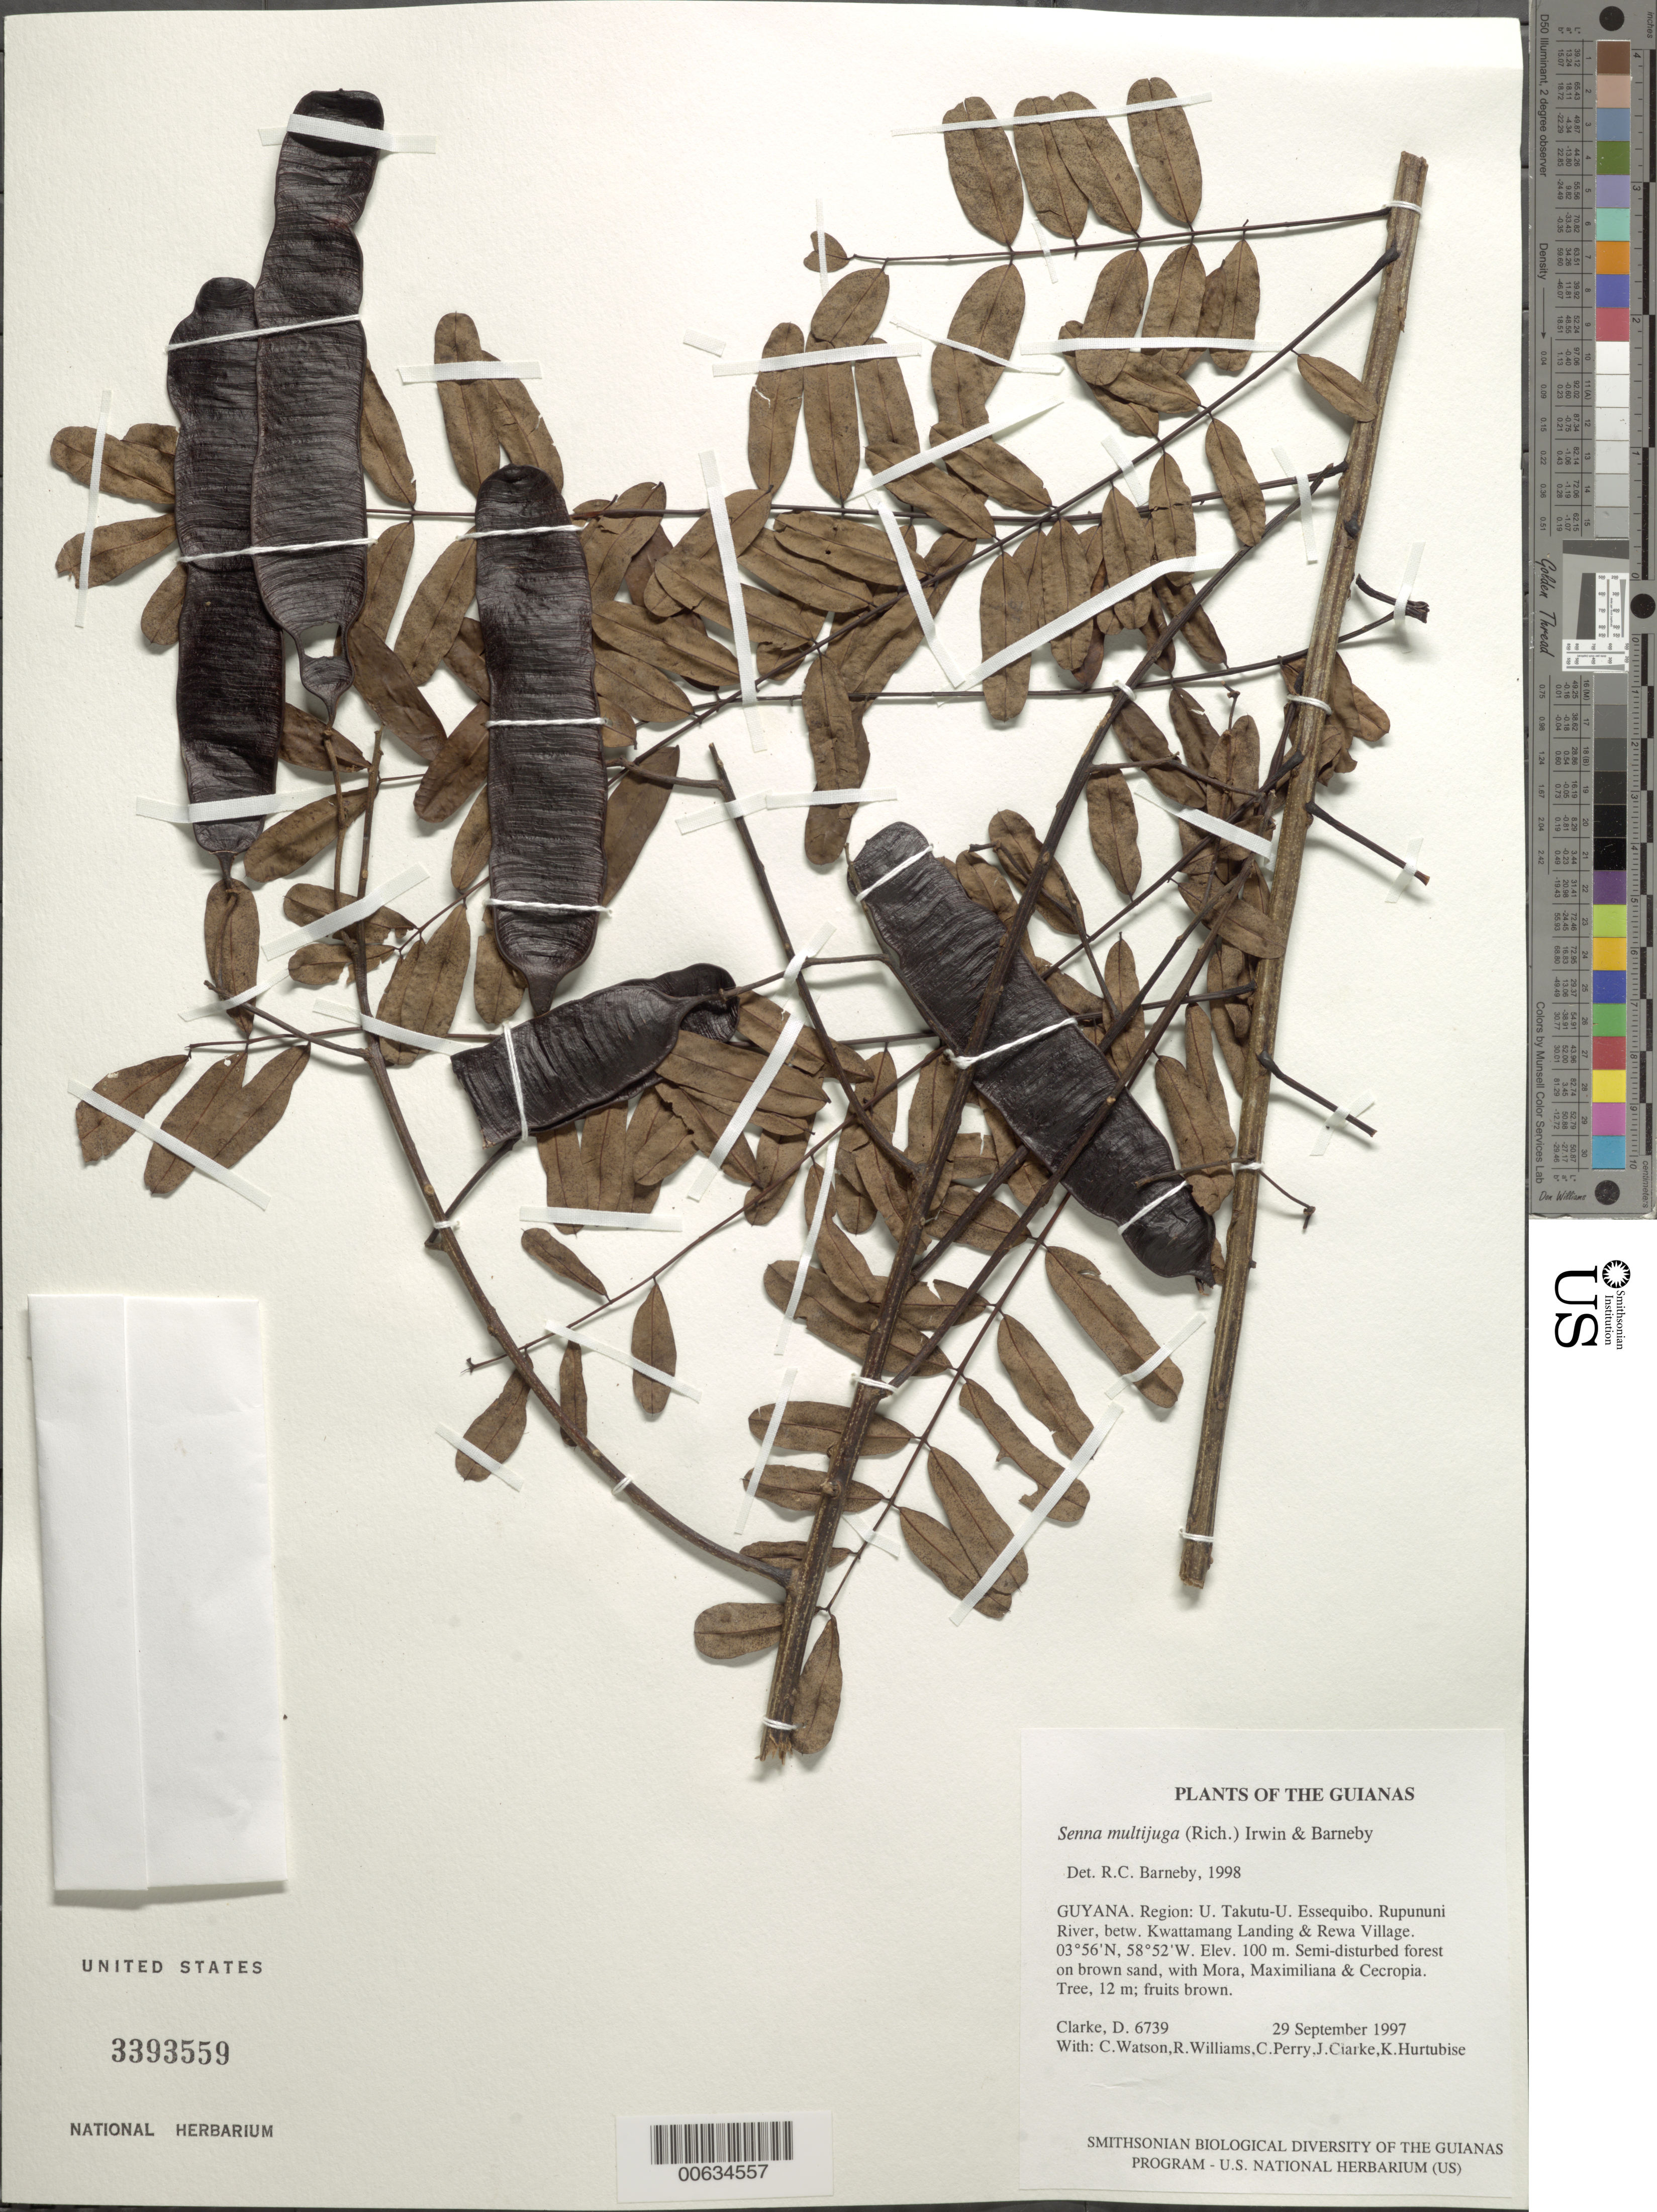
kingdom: Plantae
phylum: Tracheophyta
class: Magnoliopsida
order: Fabales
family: Fabaceae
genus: Senna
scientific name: Senna multijuga var. multijuga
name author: (Rich.) H.S. Irwin & Barneby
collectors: H. D. Clarke, C. Watson, R. Williams, C. Perry, J. Clarke & K. Hurtubise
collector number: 6739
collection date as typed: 29 September 1997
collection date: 1997-09-29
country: Guyana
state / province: U. Takutu-U. Essequibo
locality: Rupununi River, betw. Kwattamang Landing & Rewa Village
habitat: Semi-disturbed forest on brown sand, with Mora, Maximiliana & Cecropia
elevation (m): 100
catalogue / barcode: US 3393559